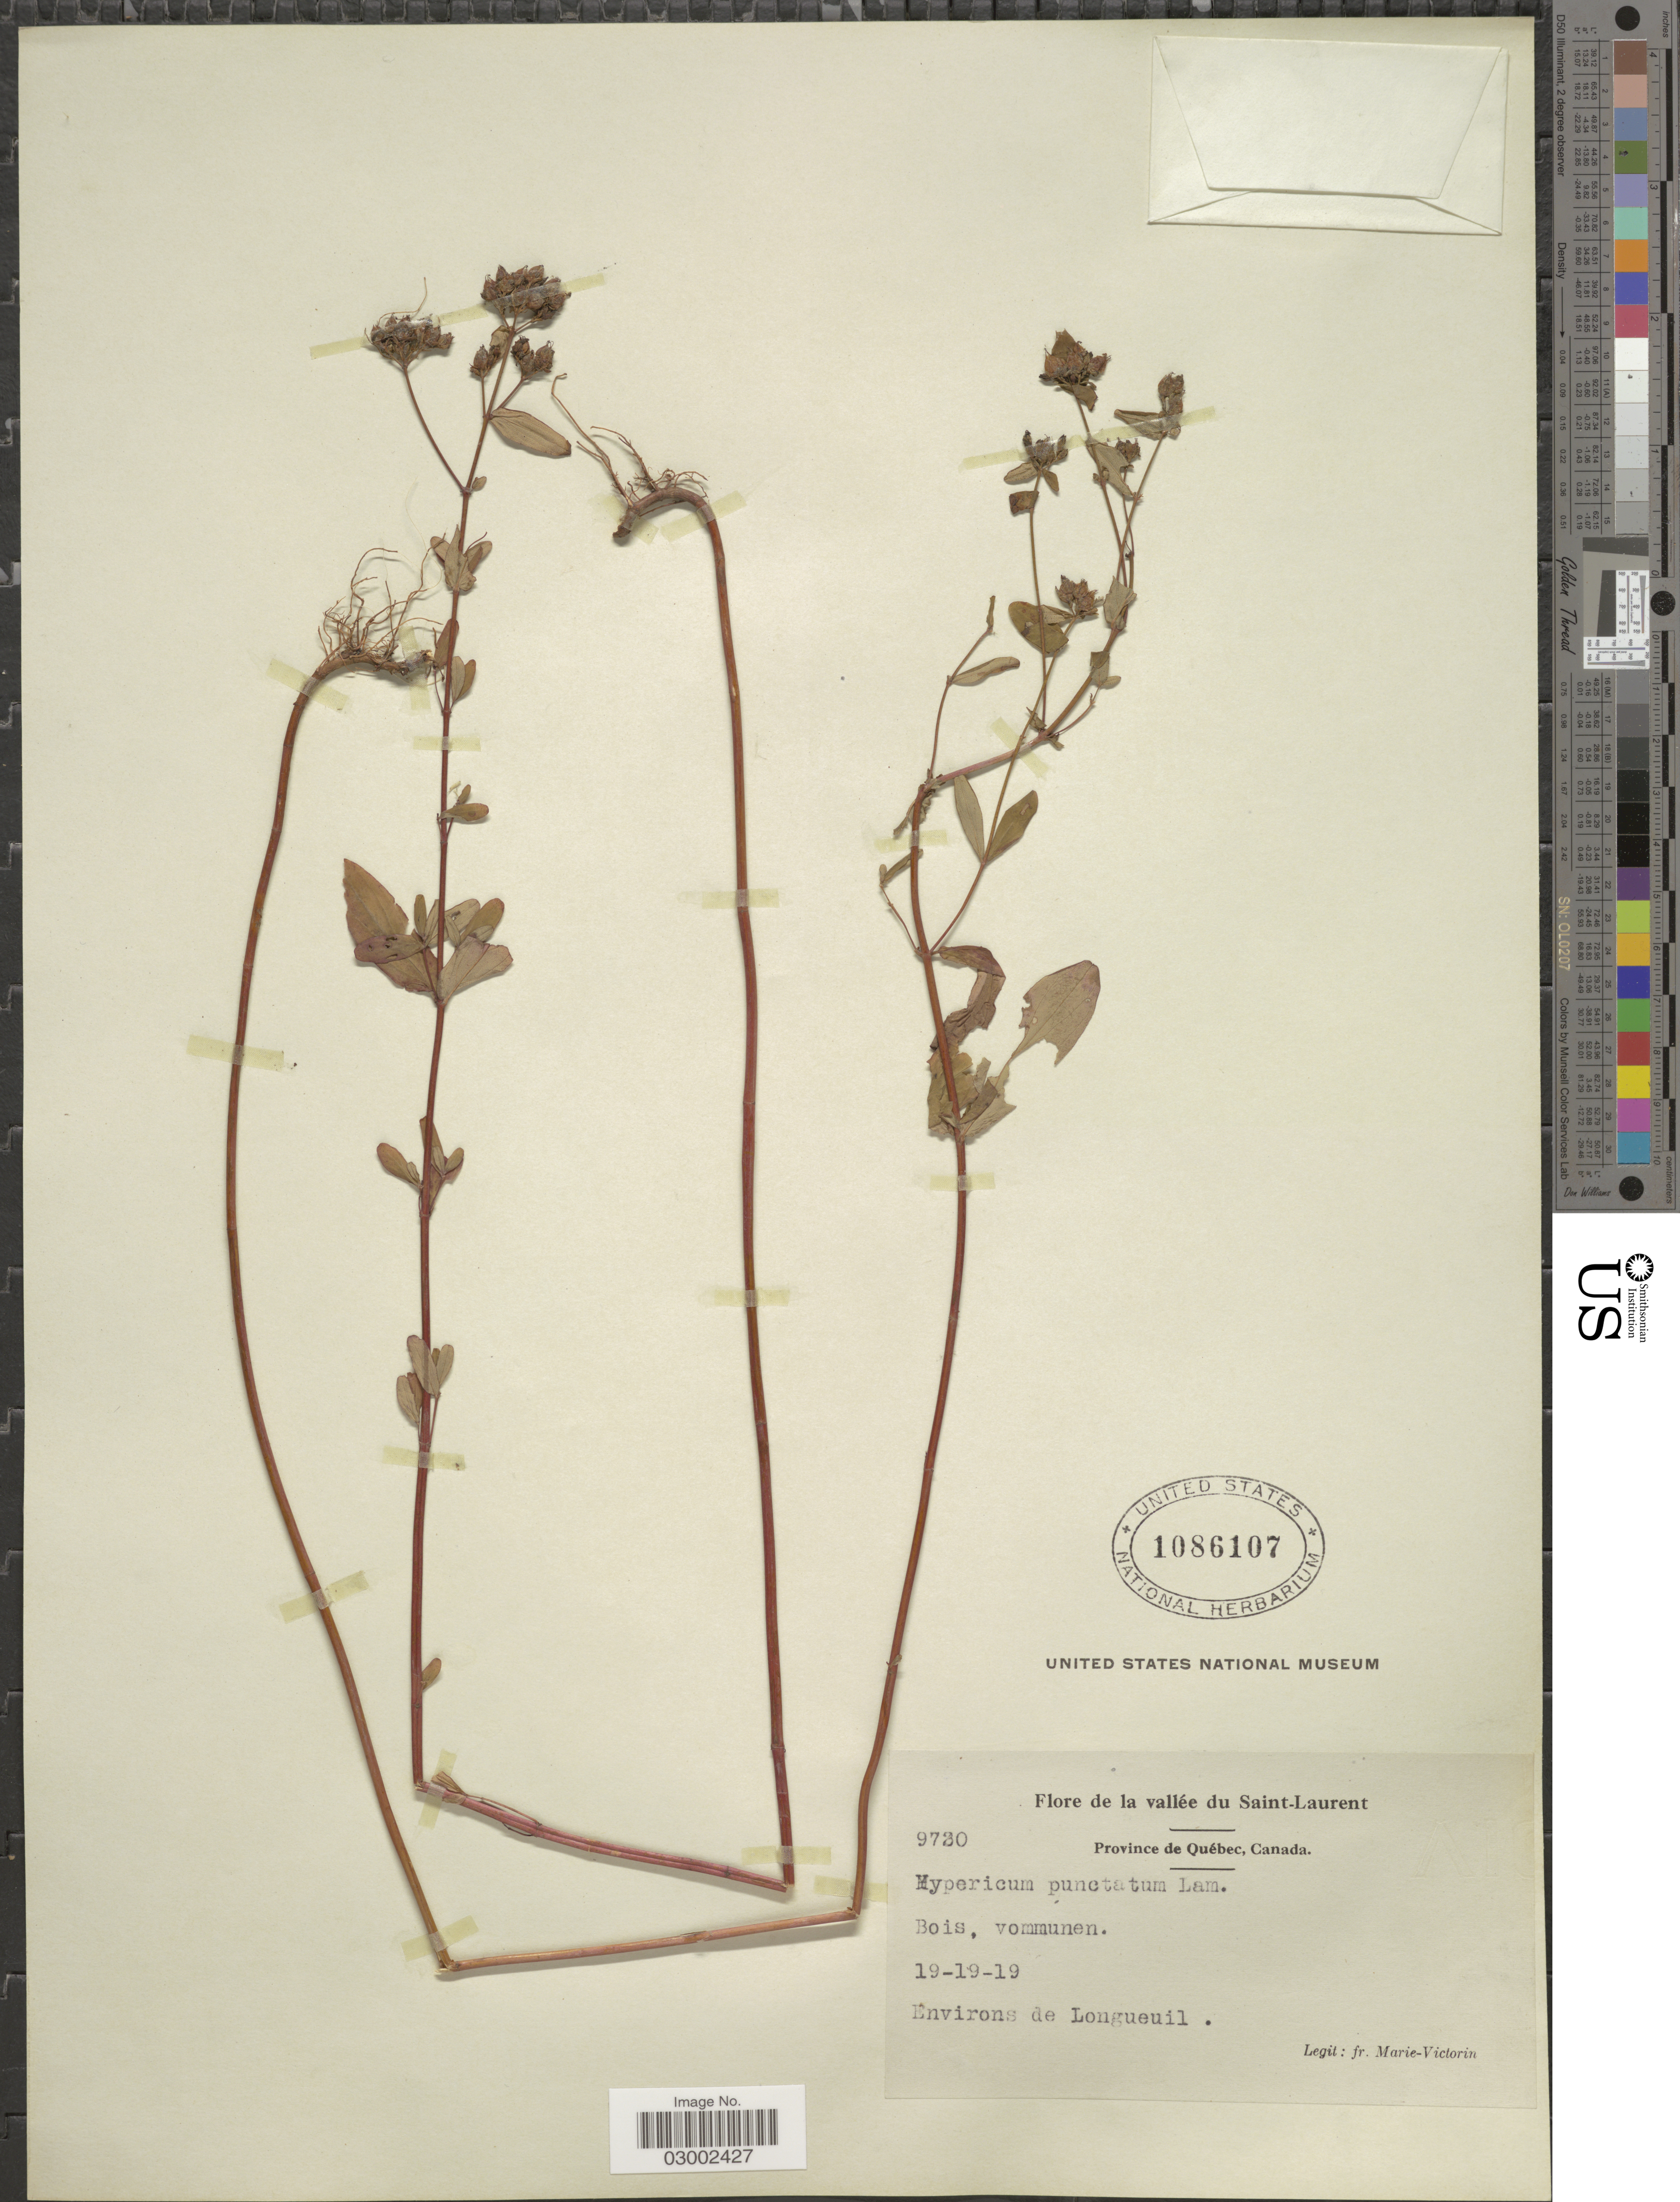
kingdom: Plantae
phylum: Tracheophyta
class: Magnoliopsida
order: Malpighiales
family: Hypericaceae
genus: Hypericum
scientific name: Hypericum punctatum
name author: Lam.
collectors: F. Marie-Victorin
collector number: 9730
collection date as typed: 19-19-19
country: Canada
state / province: Quebec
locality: Environs de Longueil.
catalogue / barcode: US 1086107